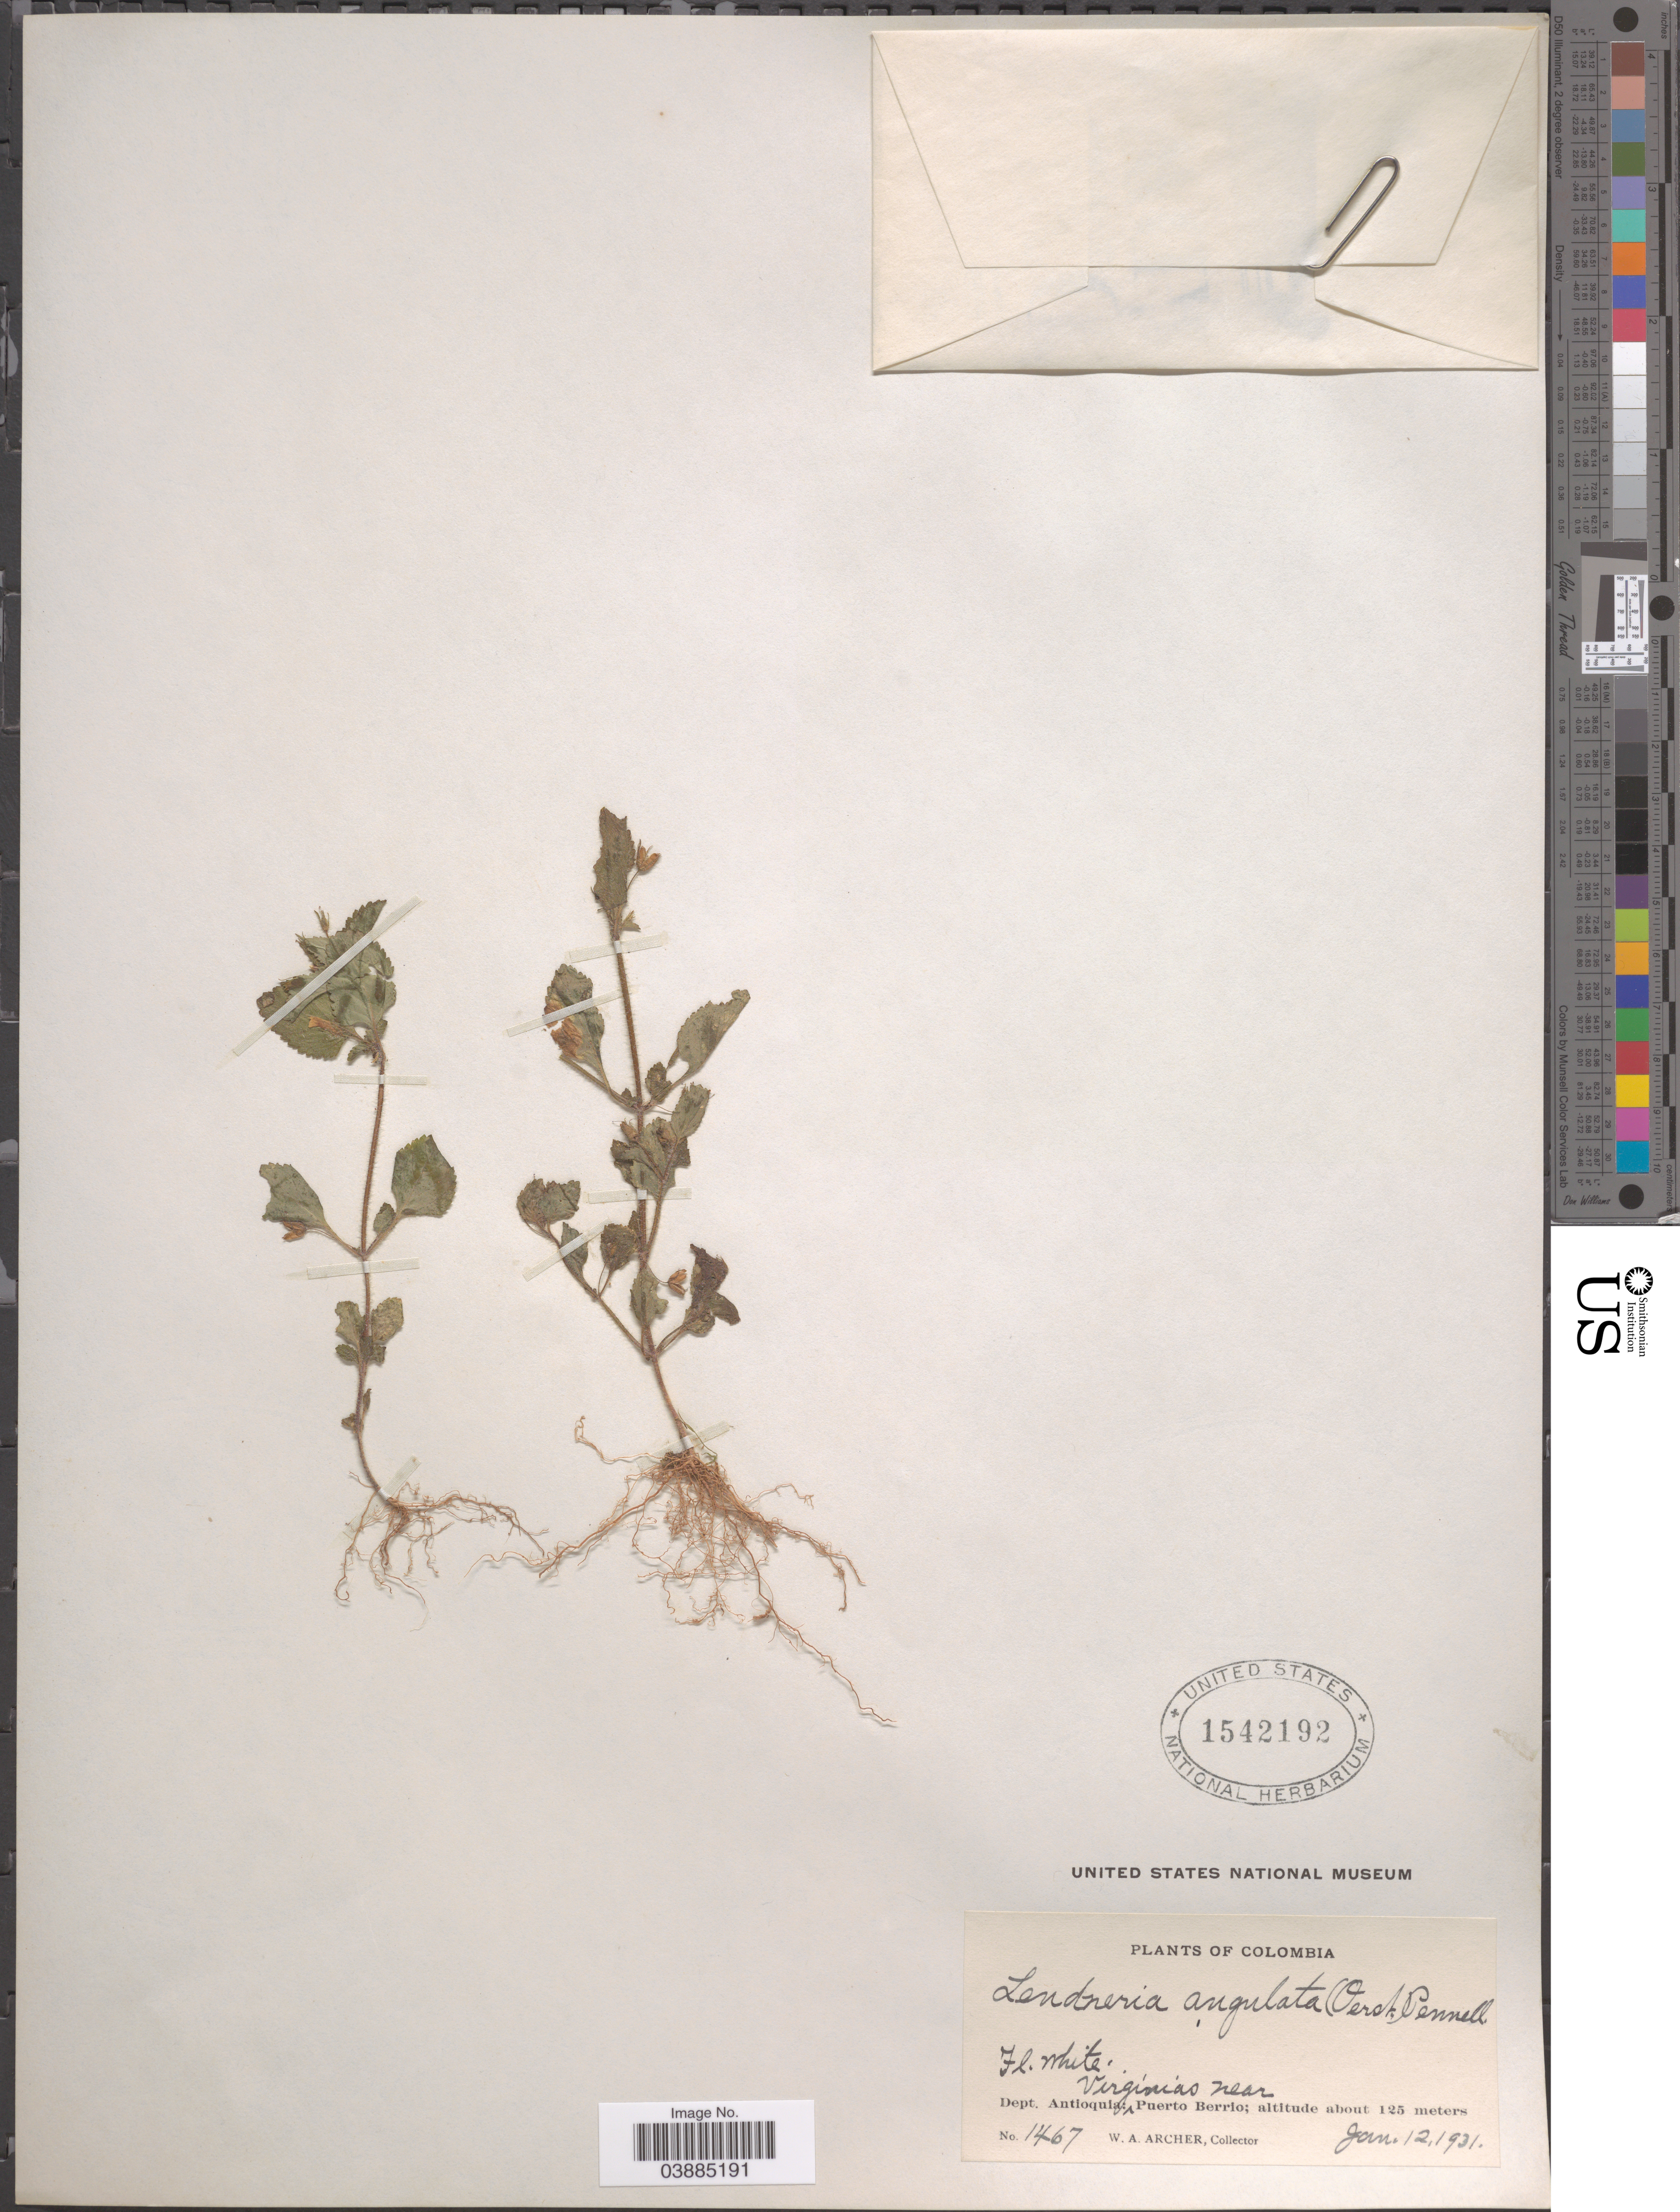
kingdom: Plantae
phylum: Tracheophyta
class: Magnoliopsida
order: Lamiales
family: Plantaginaceae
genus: Lendneria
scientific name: Lendneria angulata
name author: (Oerst.) Pennell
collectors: W. Archer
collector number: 1467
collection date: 1931-01-12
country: Colombia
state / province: Antioquia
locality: Dept. Antioquia: Virginias near Puerto Berrio.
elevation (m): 125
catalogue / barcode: US 1542192